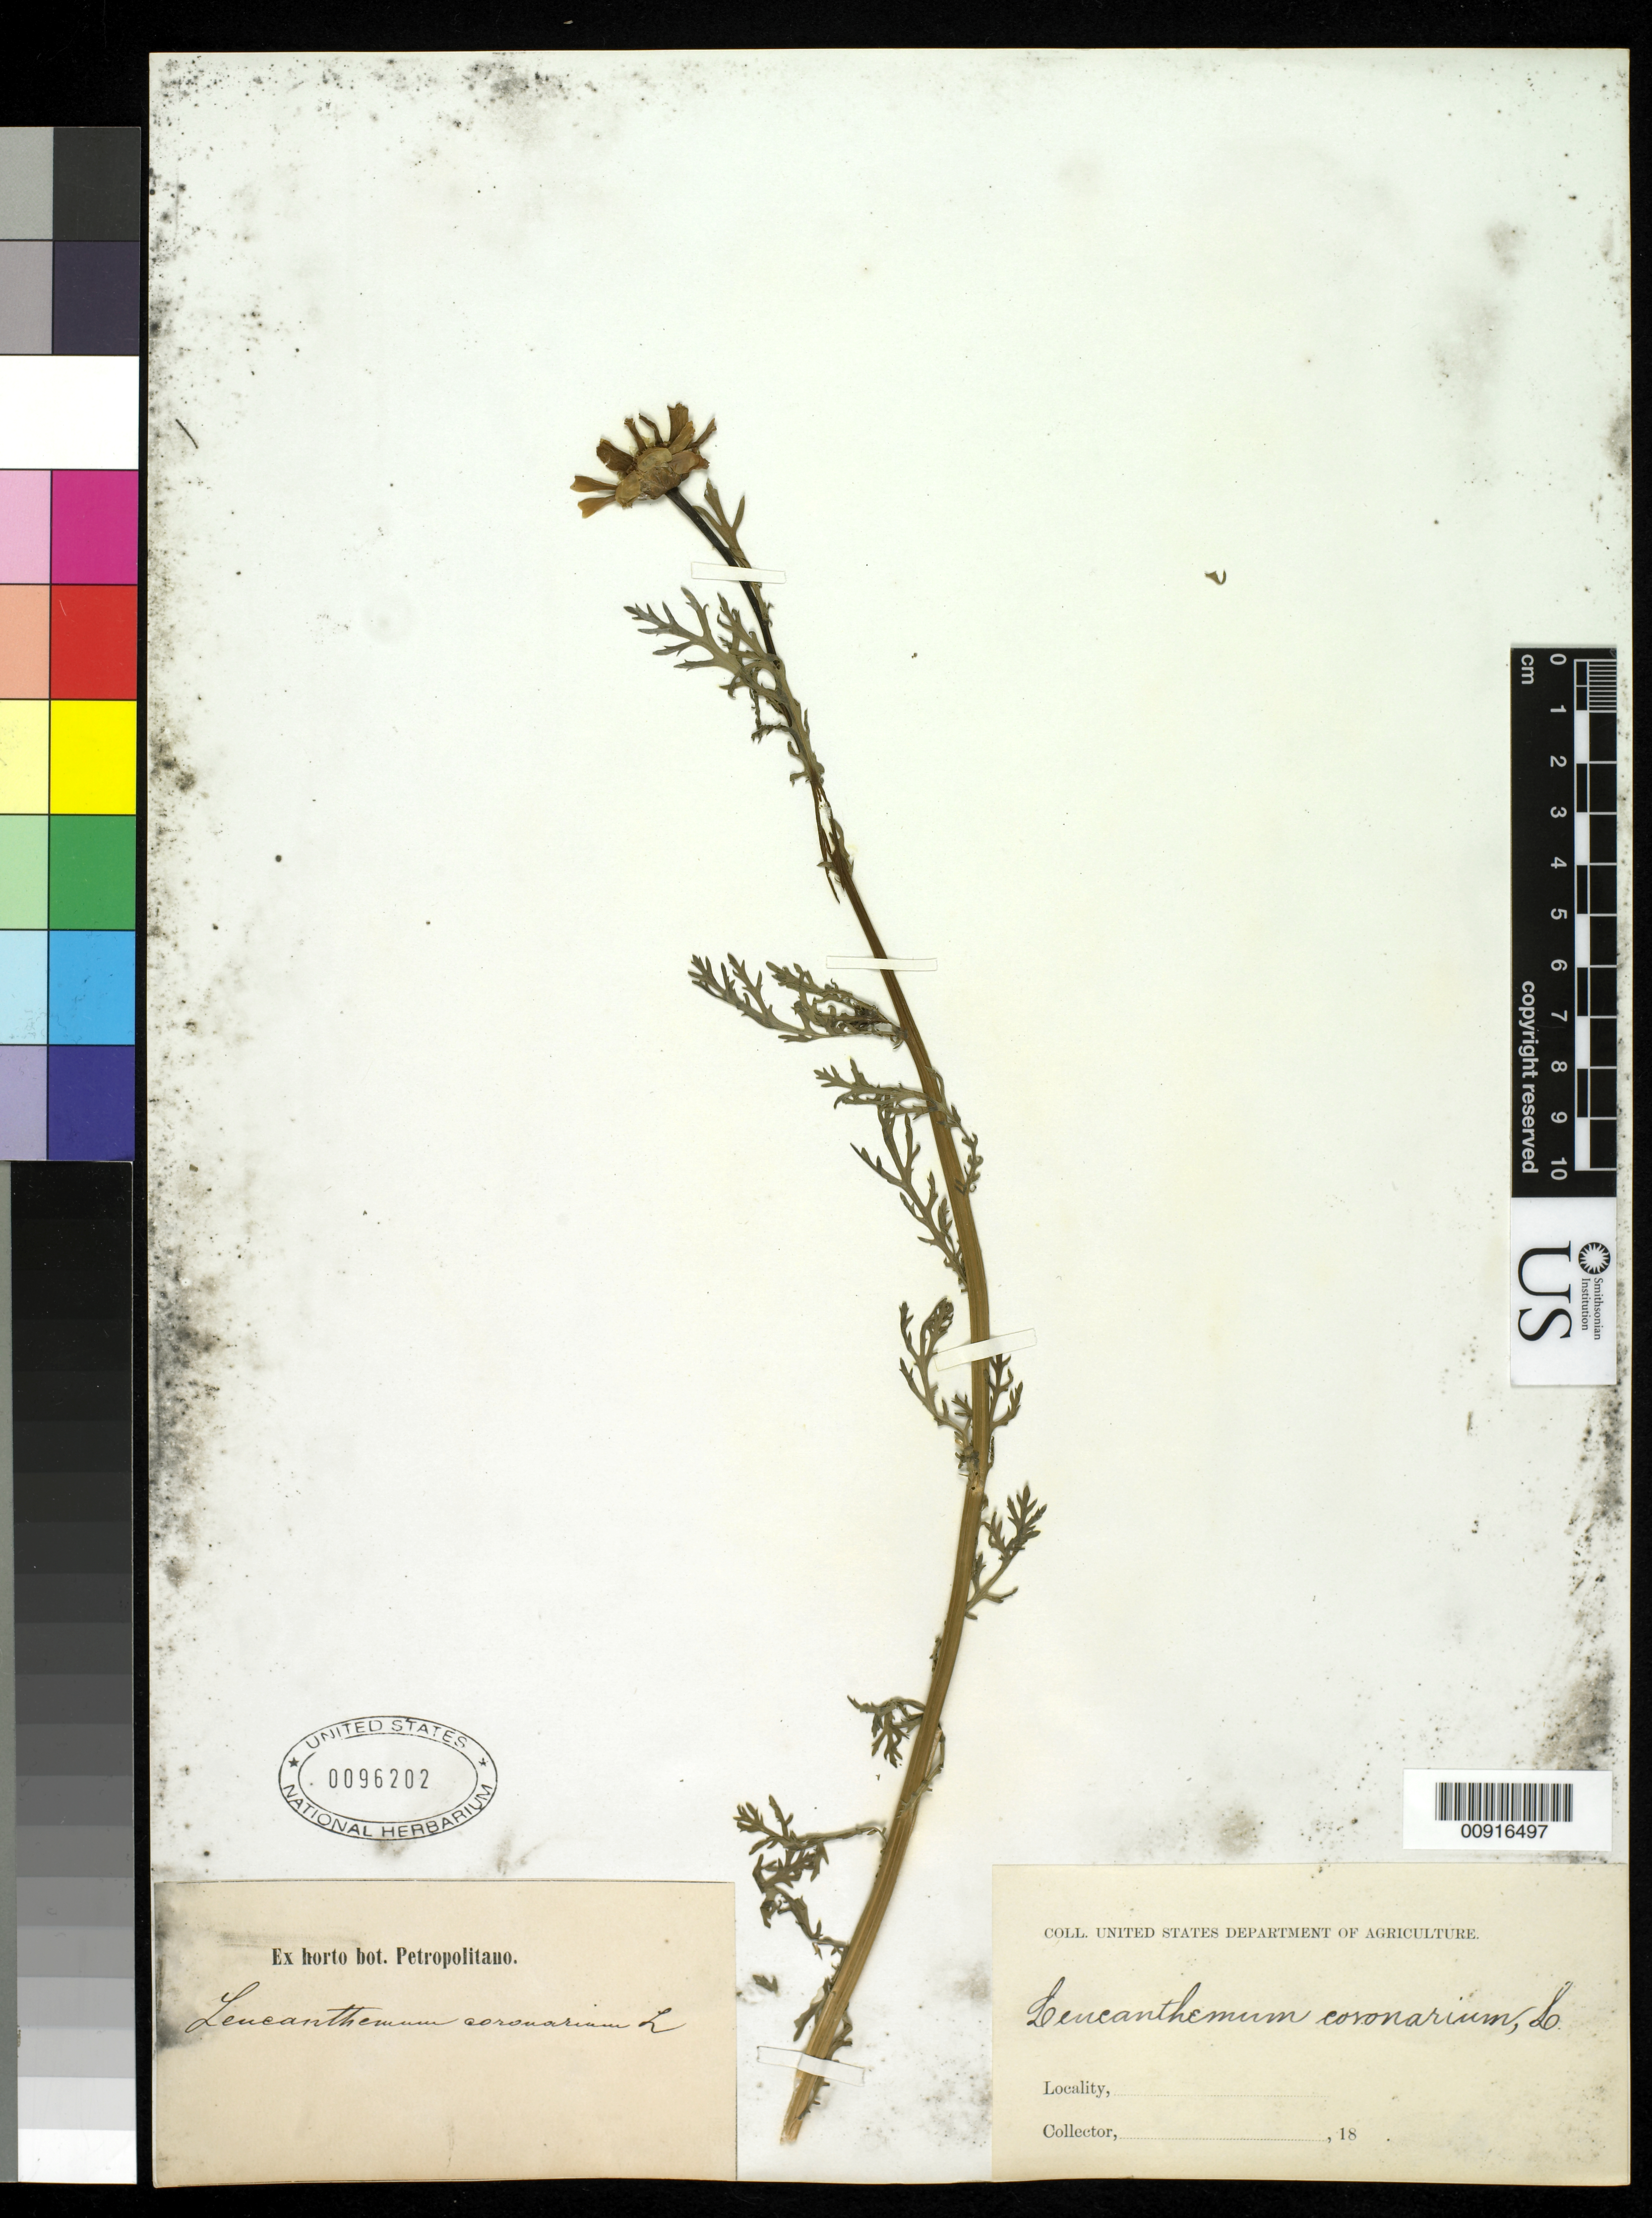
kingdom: Plantae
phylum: Tracheophyta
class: Magnoliopsida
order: Asterales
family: Asteraceae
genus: Chrysanthemum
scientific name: Chrysanthemum coronarium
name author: L.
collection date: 1800/1899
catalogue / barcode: US 96202